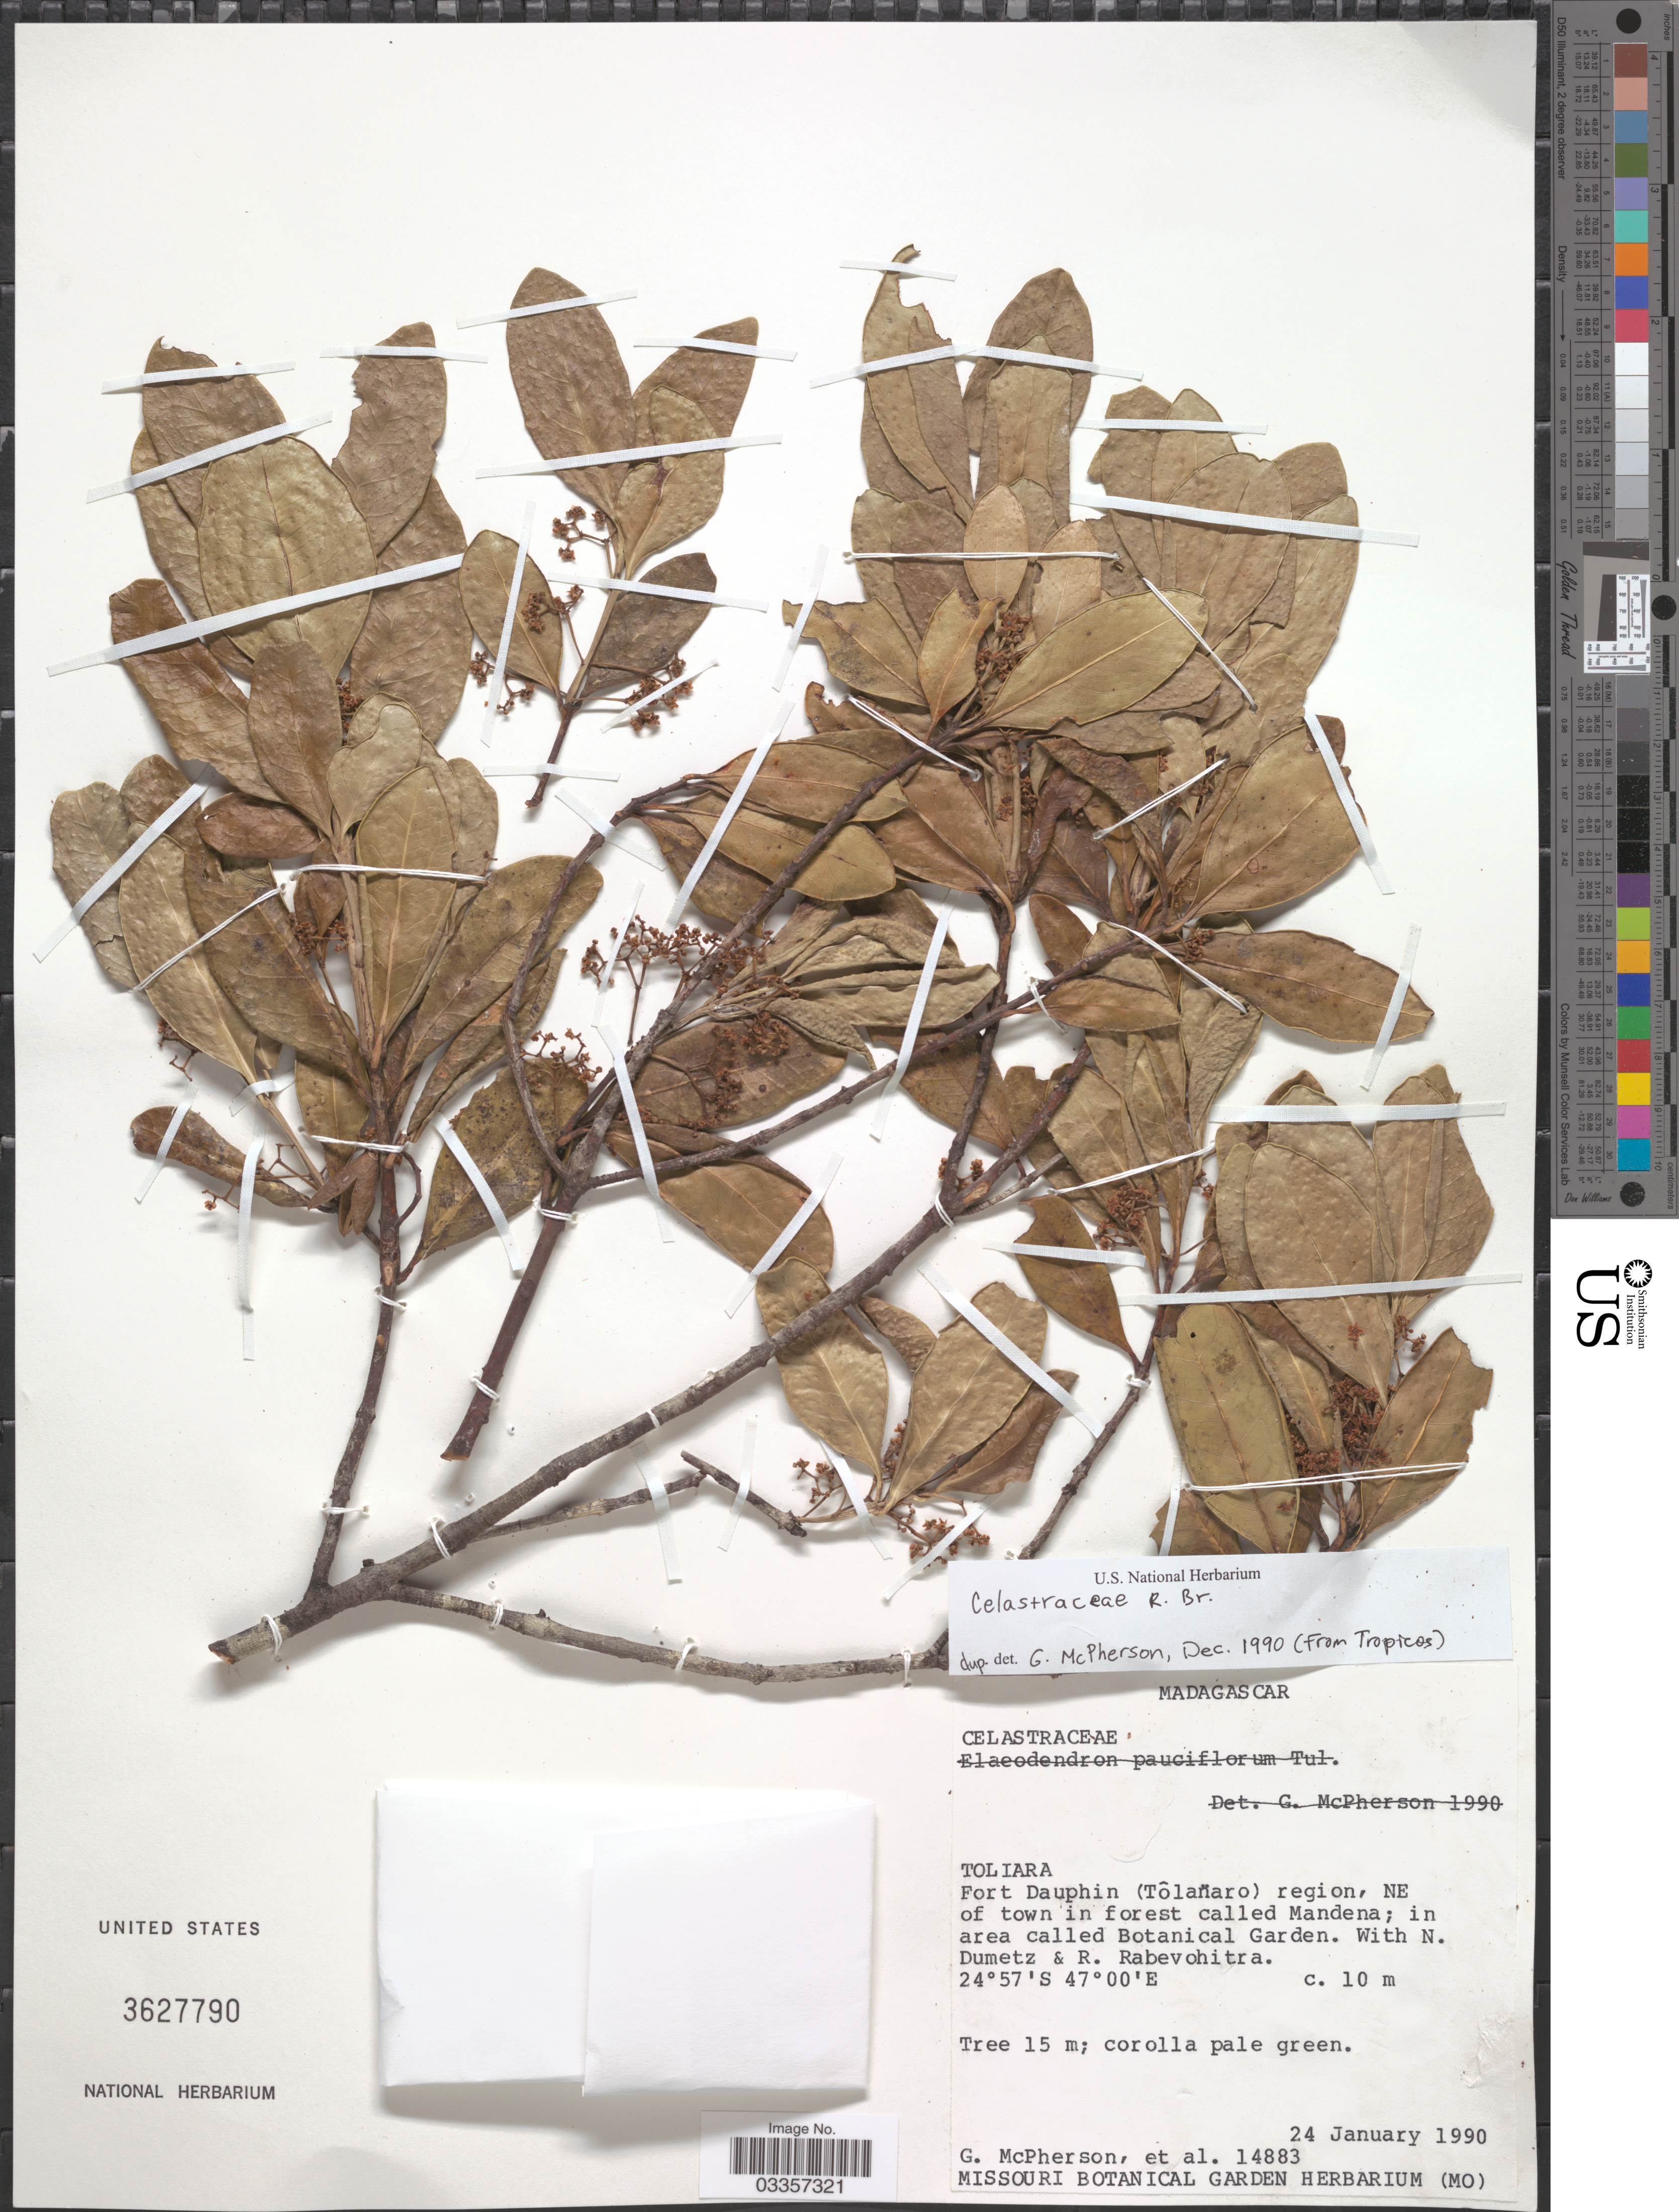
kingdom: Plantae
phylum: Tracheophyta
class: Magnoliopsida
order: Celastrales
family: Celastraceae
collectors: G. McPherson, N. Dumetz & R. Rabevohitra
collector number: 14883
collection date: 1990-01-24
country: Madagascar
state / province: Anosy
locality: Fort Dauphin (Tôlañaro) region, NE of town in forest called Mandena; in area called Botanical Garden.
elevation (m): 10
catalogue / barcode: US 3627790